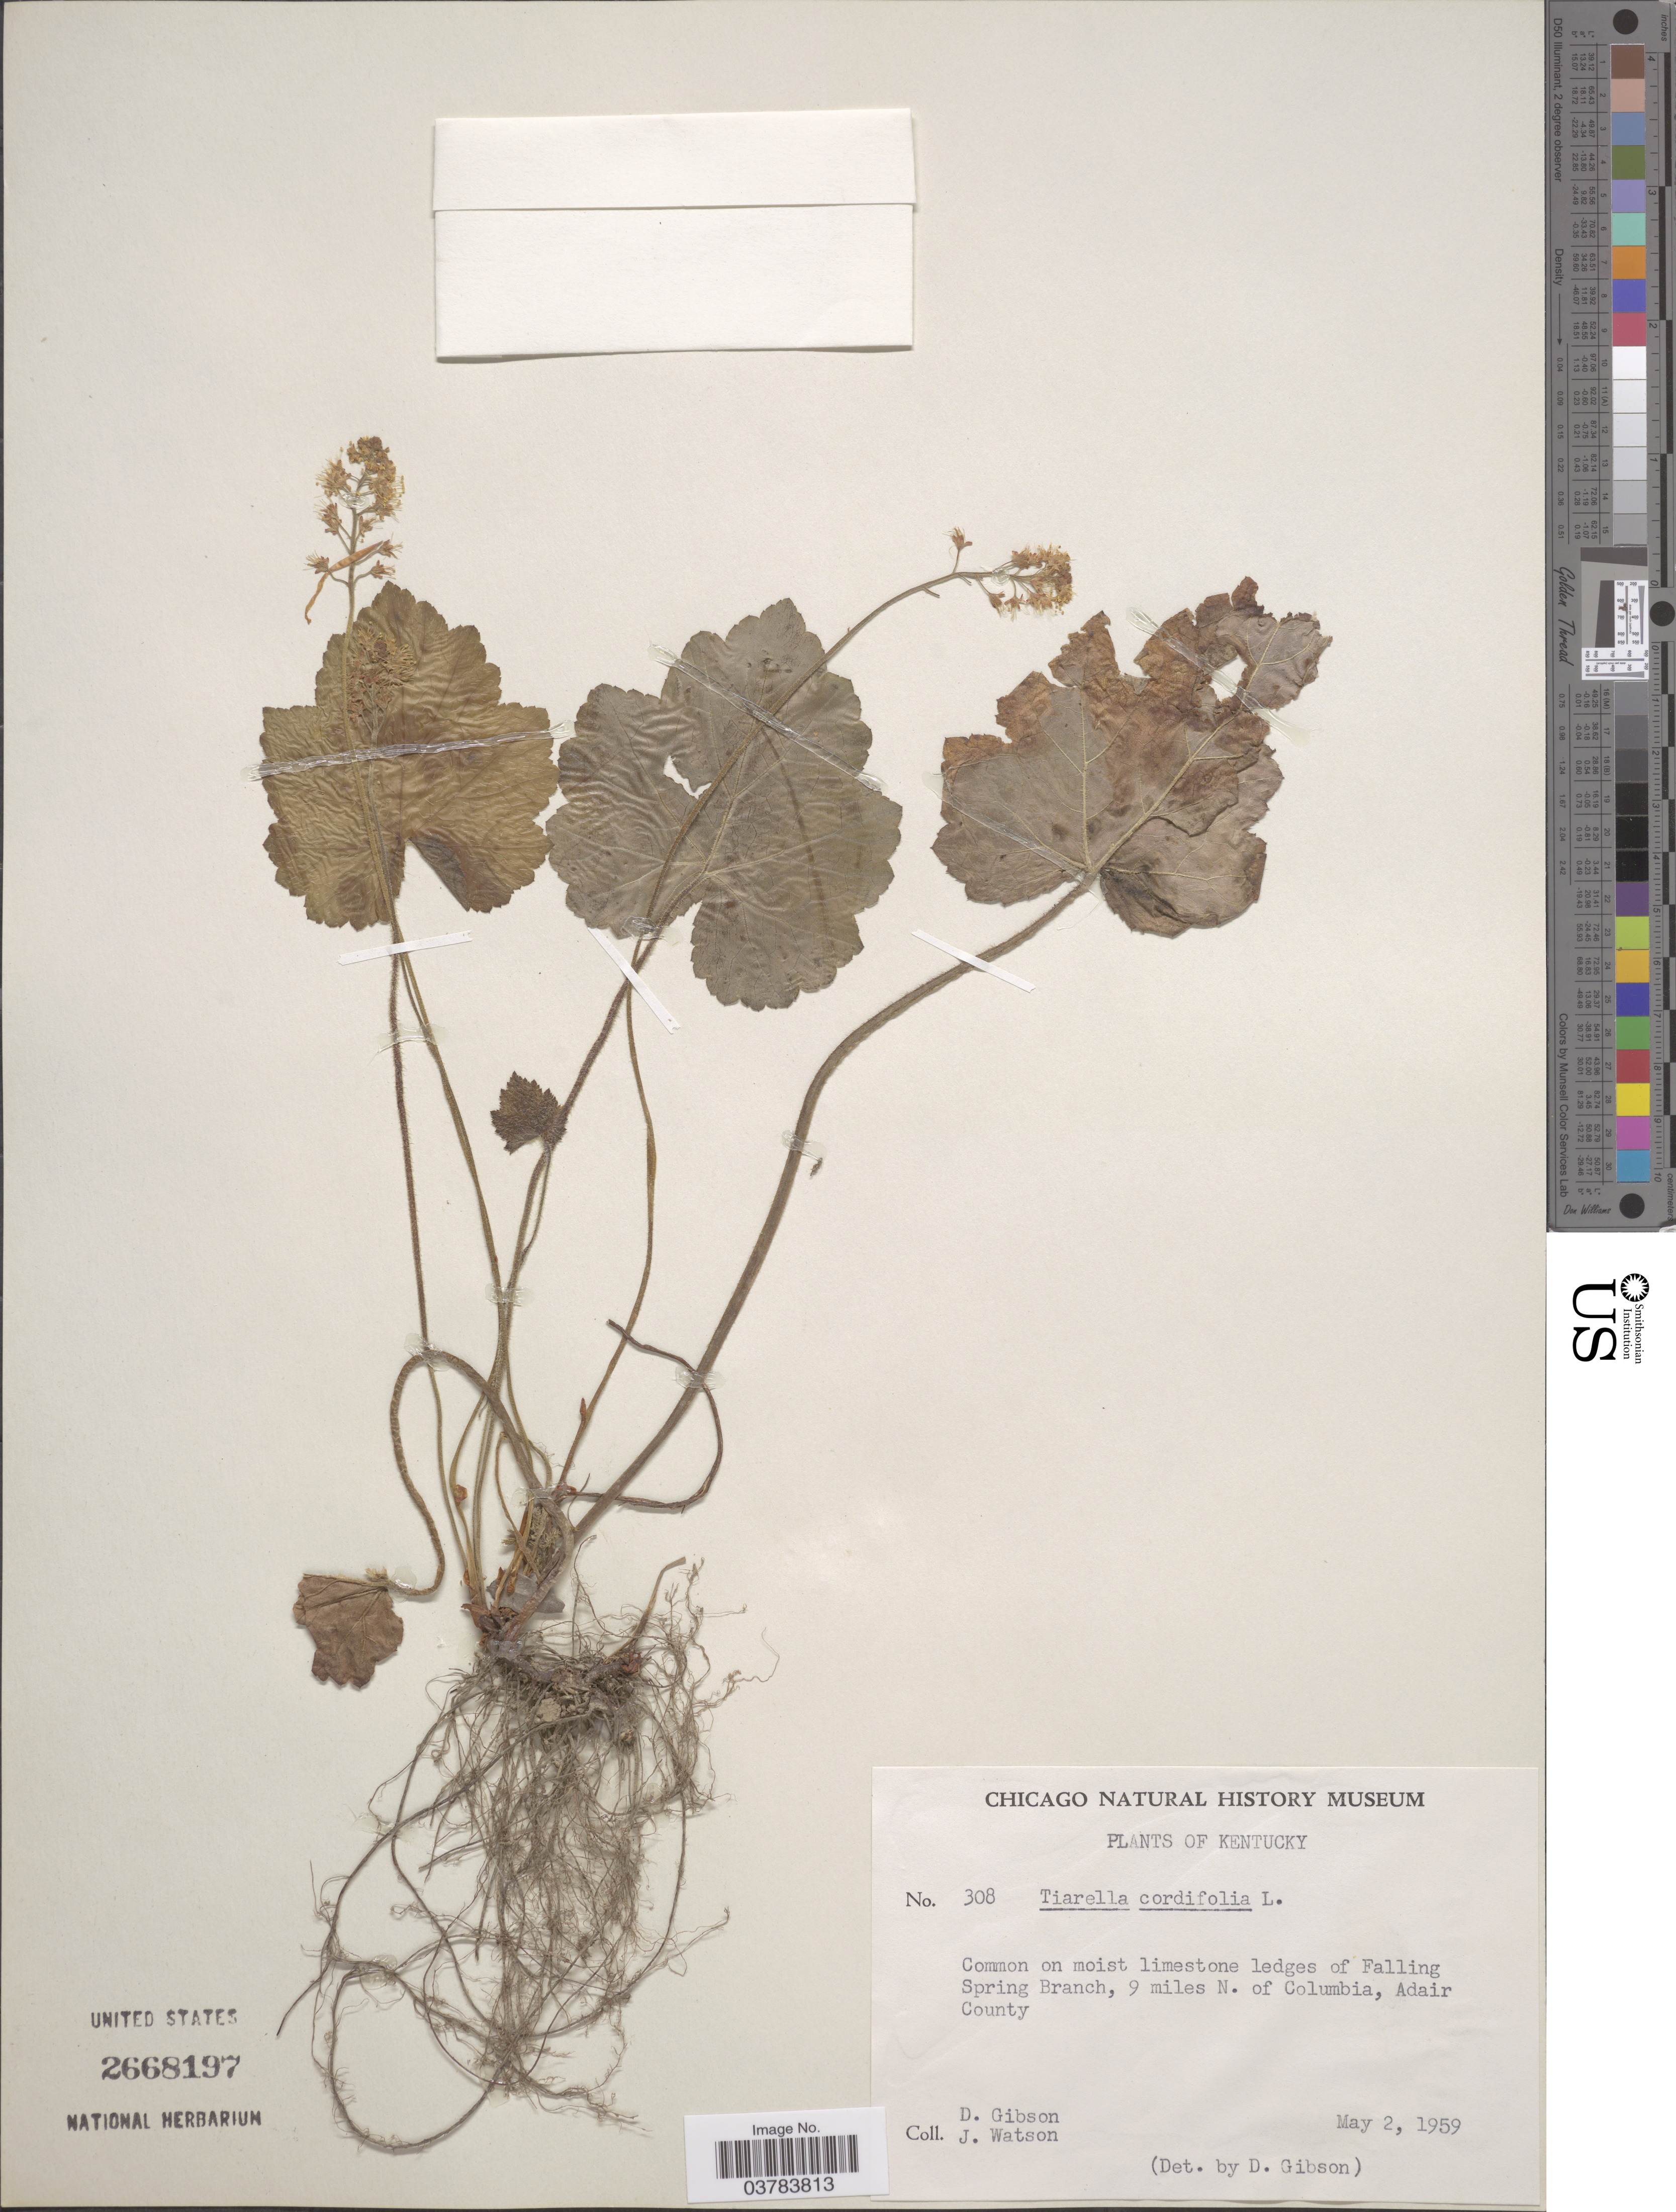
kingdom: Plantae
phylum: Tracheophyta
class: Magnoliopsida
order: Saxifragales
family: Saxifragaceae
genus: Tiarella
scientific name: Tiarella cordifolia var. typica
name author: Lakela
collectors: D. Gibson & J. Watson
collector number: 308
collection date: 1959-05-02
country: United States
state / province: Kentucky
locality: Common on moist limestone ledges of Falling Spring Branch, 9 miles N. of Columbia, Adair County.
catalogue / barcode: US 2668197